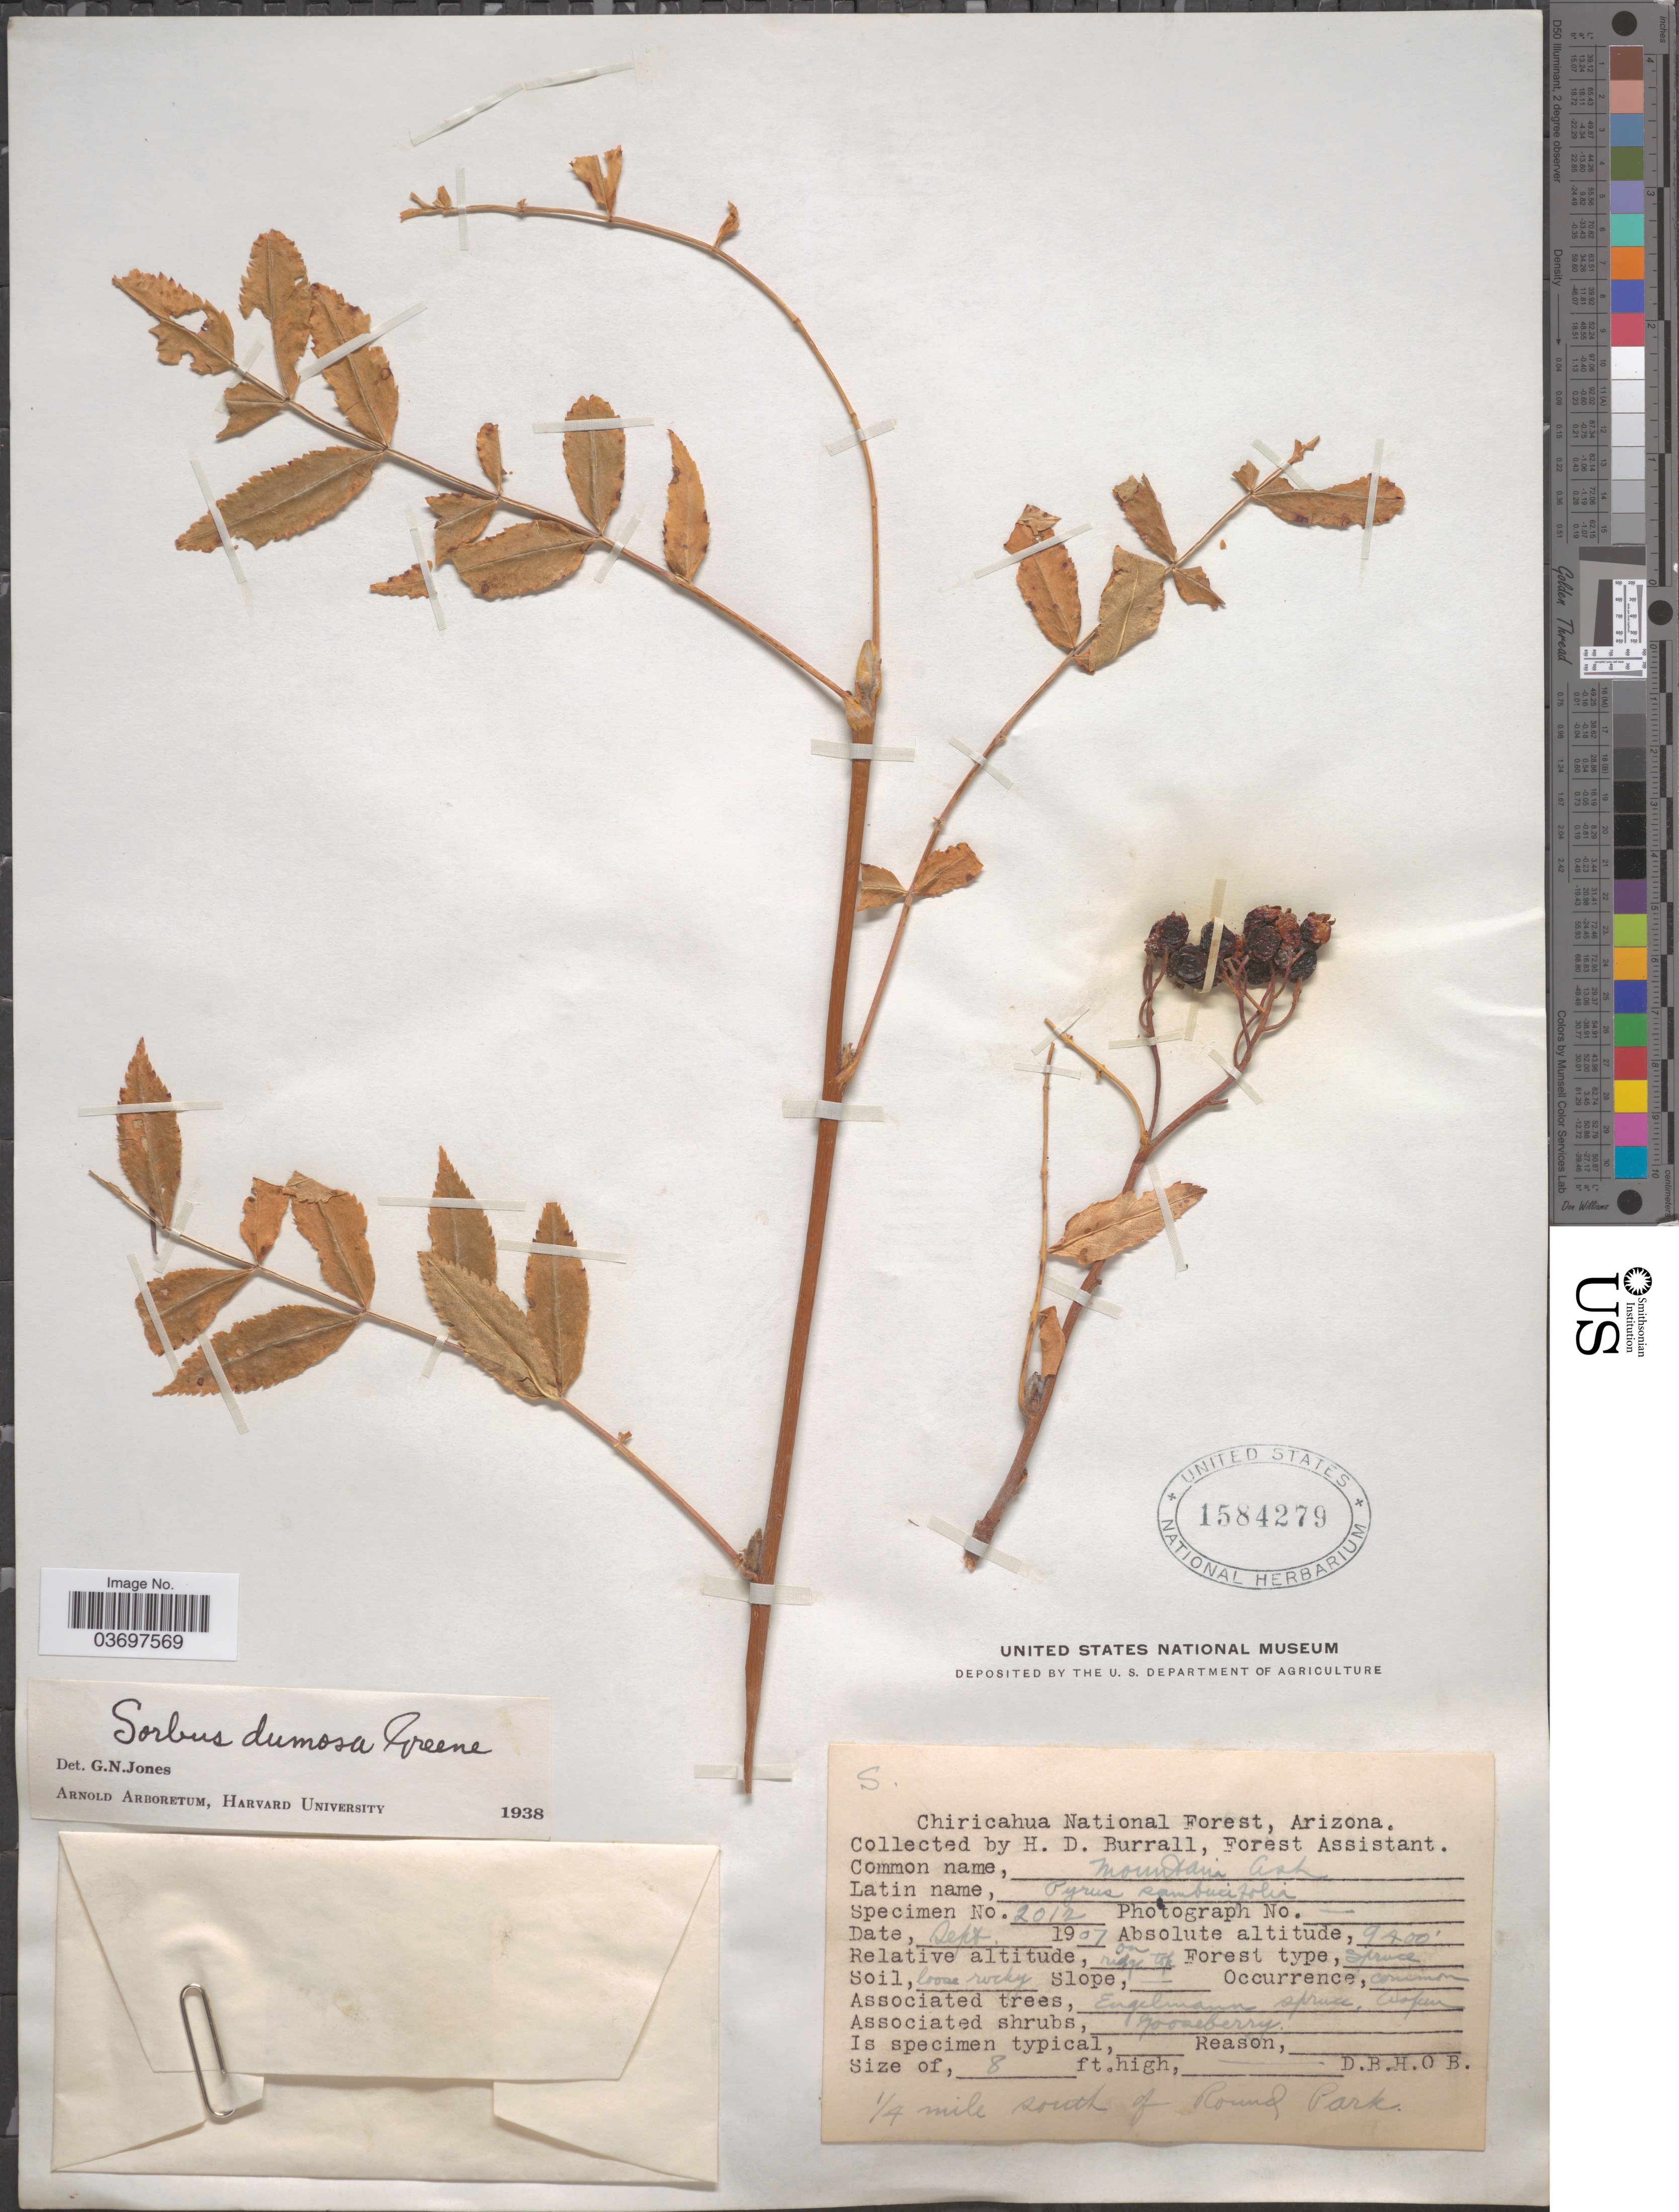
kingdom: Plantae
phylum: Tracheophyta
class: Magnoliopsida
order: Rosales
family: Rosaceae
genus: Sorbus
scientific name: Sorbus dumosa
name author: Greene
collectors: H. Burrall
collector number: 2012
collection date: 1907-09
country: United States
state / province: Arizona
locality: Chiricahua National Forest. ¼ mile south of Round Park.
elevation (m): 2865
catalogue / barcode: US 1584279